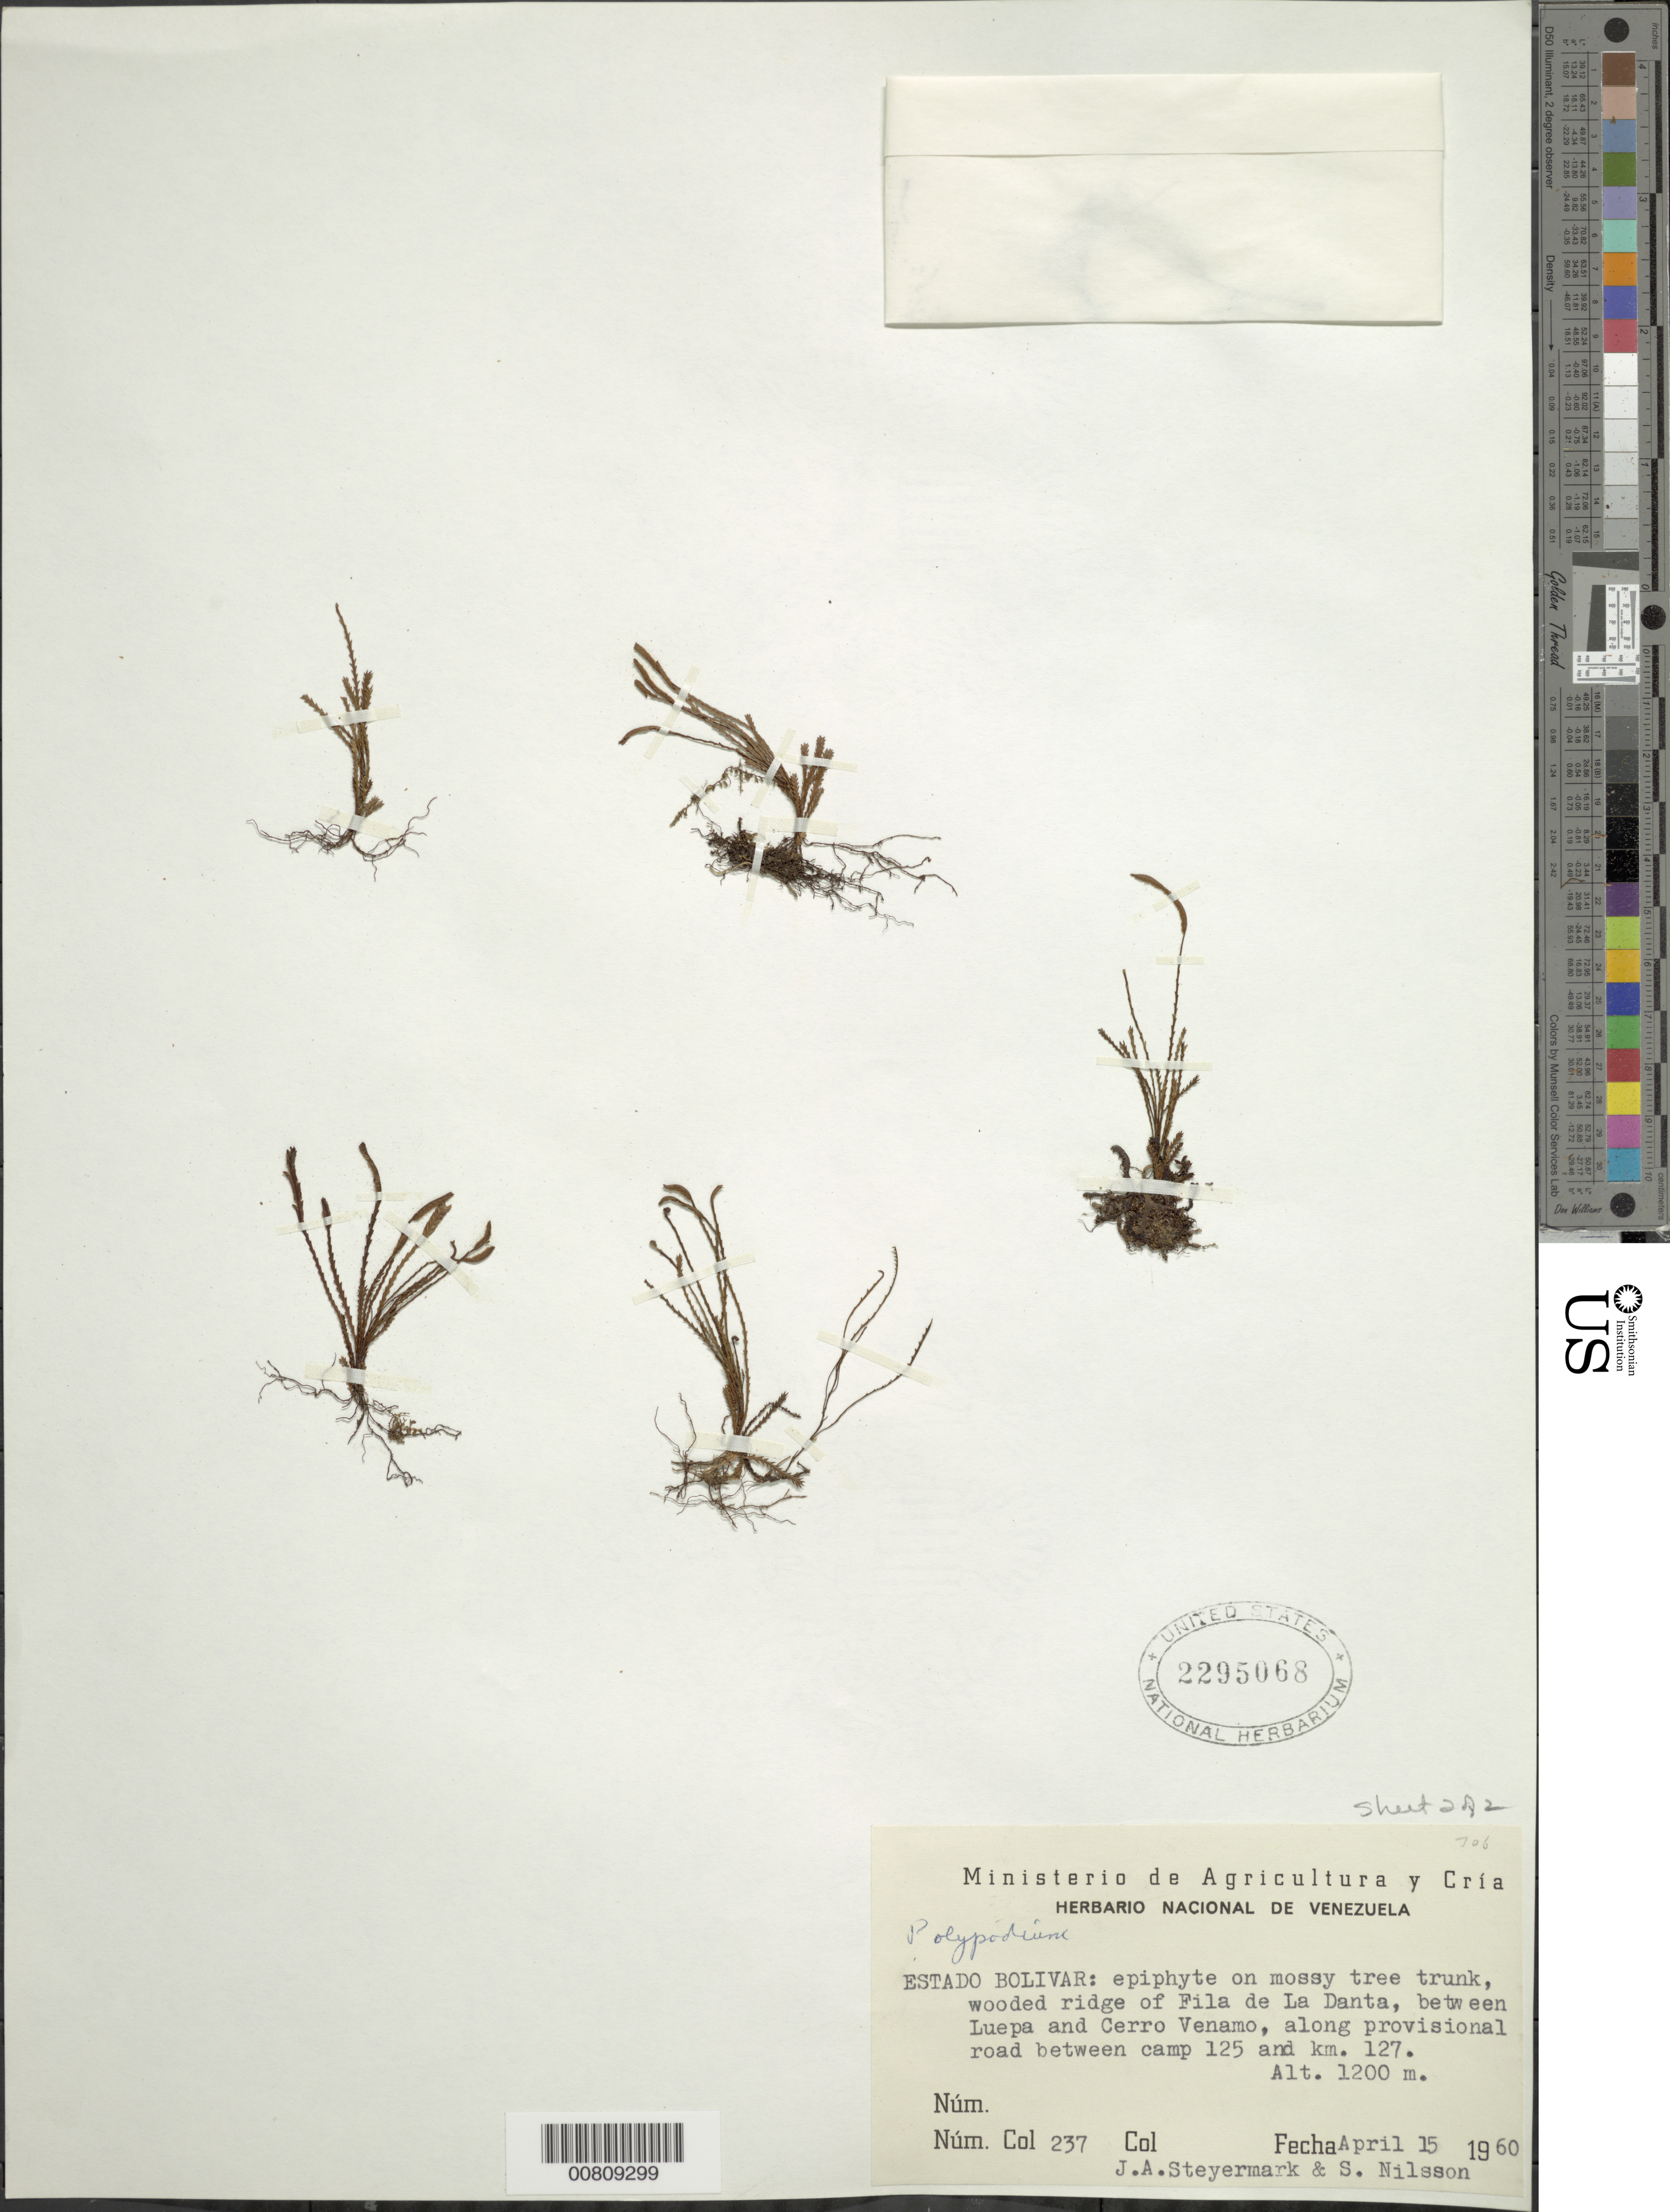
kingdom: Plantae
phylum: Tracheophyta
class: Polypodiopsida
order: Polypodiales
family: Polypodiaceae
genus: Cochlidium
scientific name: Cochlidium serrulatum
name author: (Sw.) L.E. Bishop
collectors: J. Steyermark & S. Nilsson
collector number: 237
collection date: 1960-04-15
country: Venezuela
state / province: Bolivar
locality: Wooded ridge of Fila de La Danta, between Luepa and Cerro Venamo, along provisional road between camp 125 and km 127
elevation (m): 1200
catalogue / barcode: US 2295068